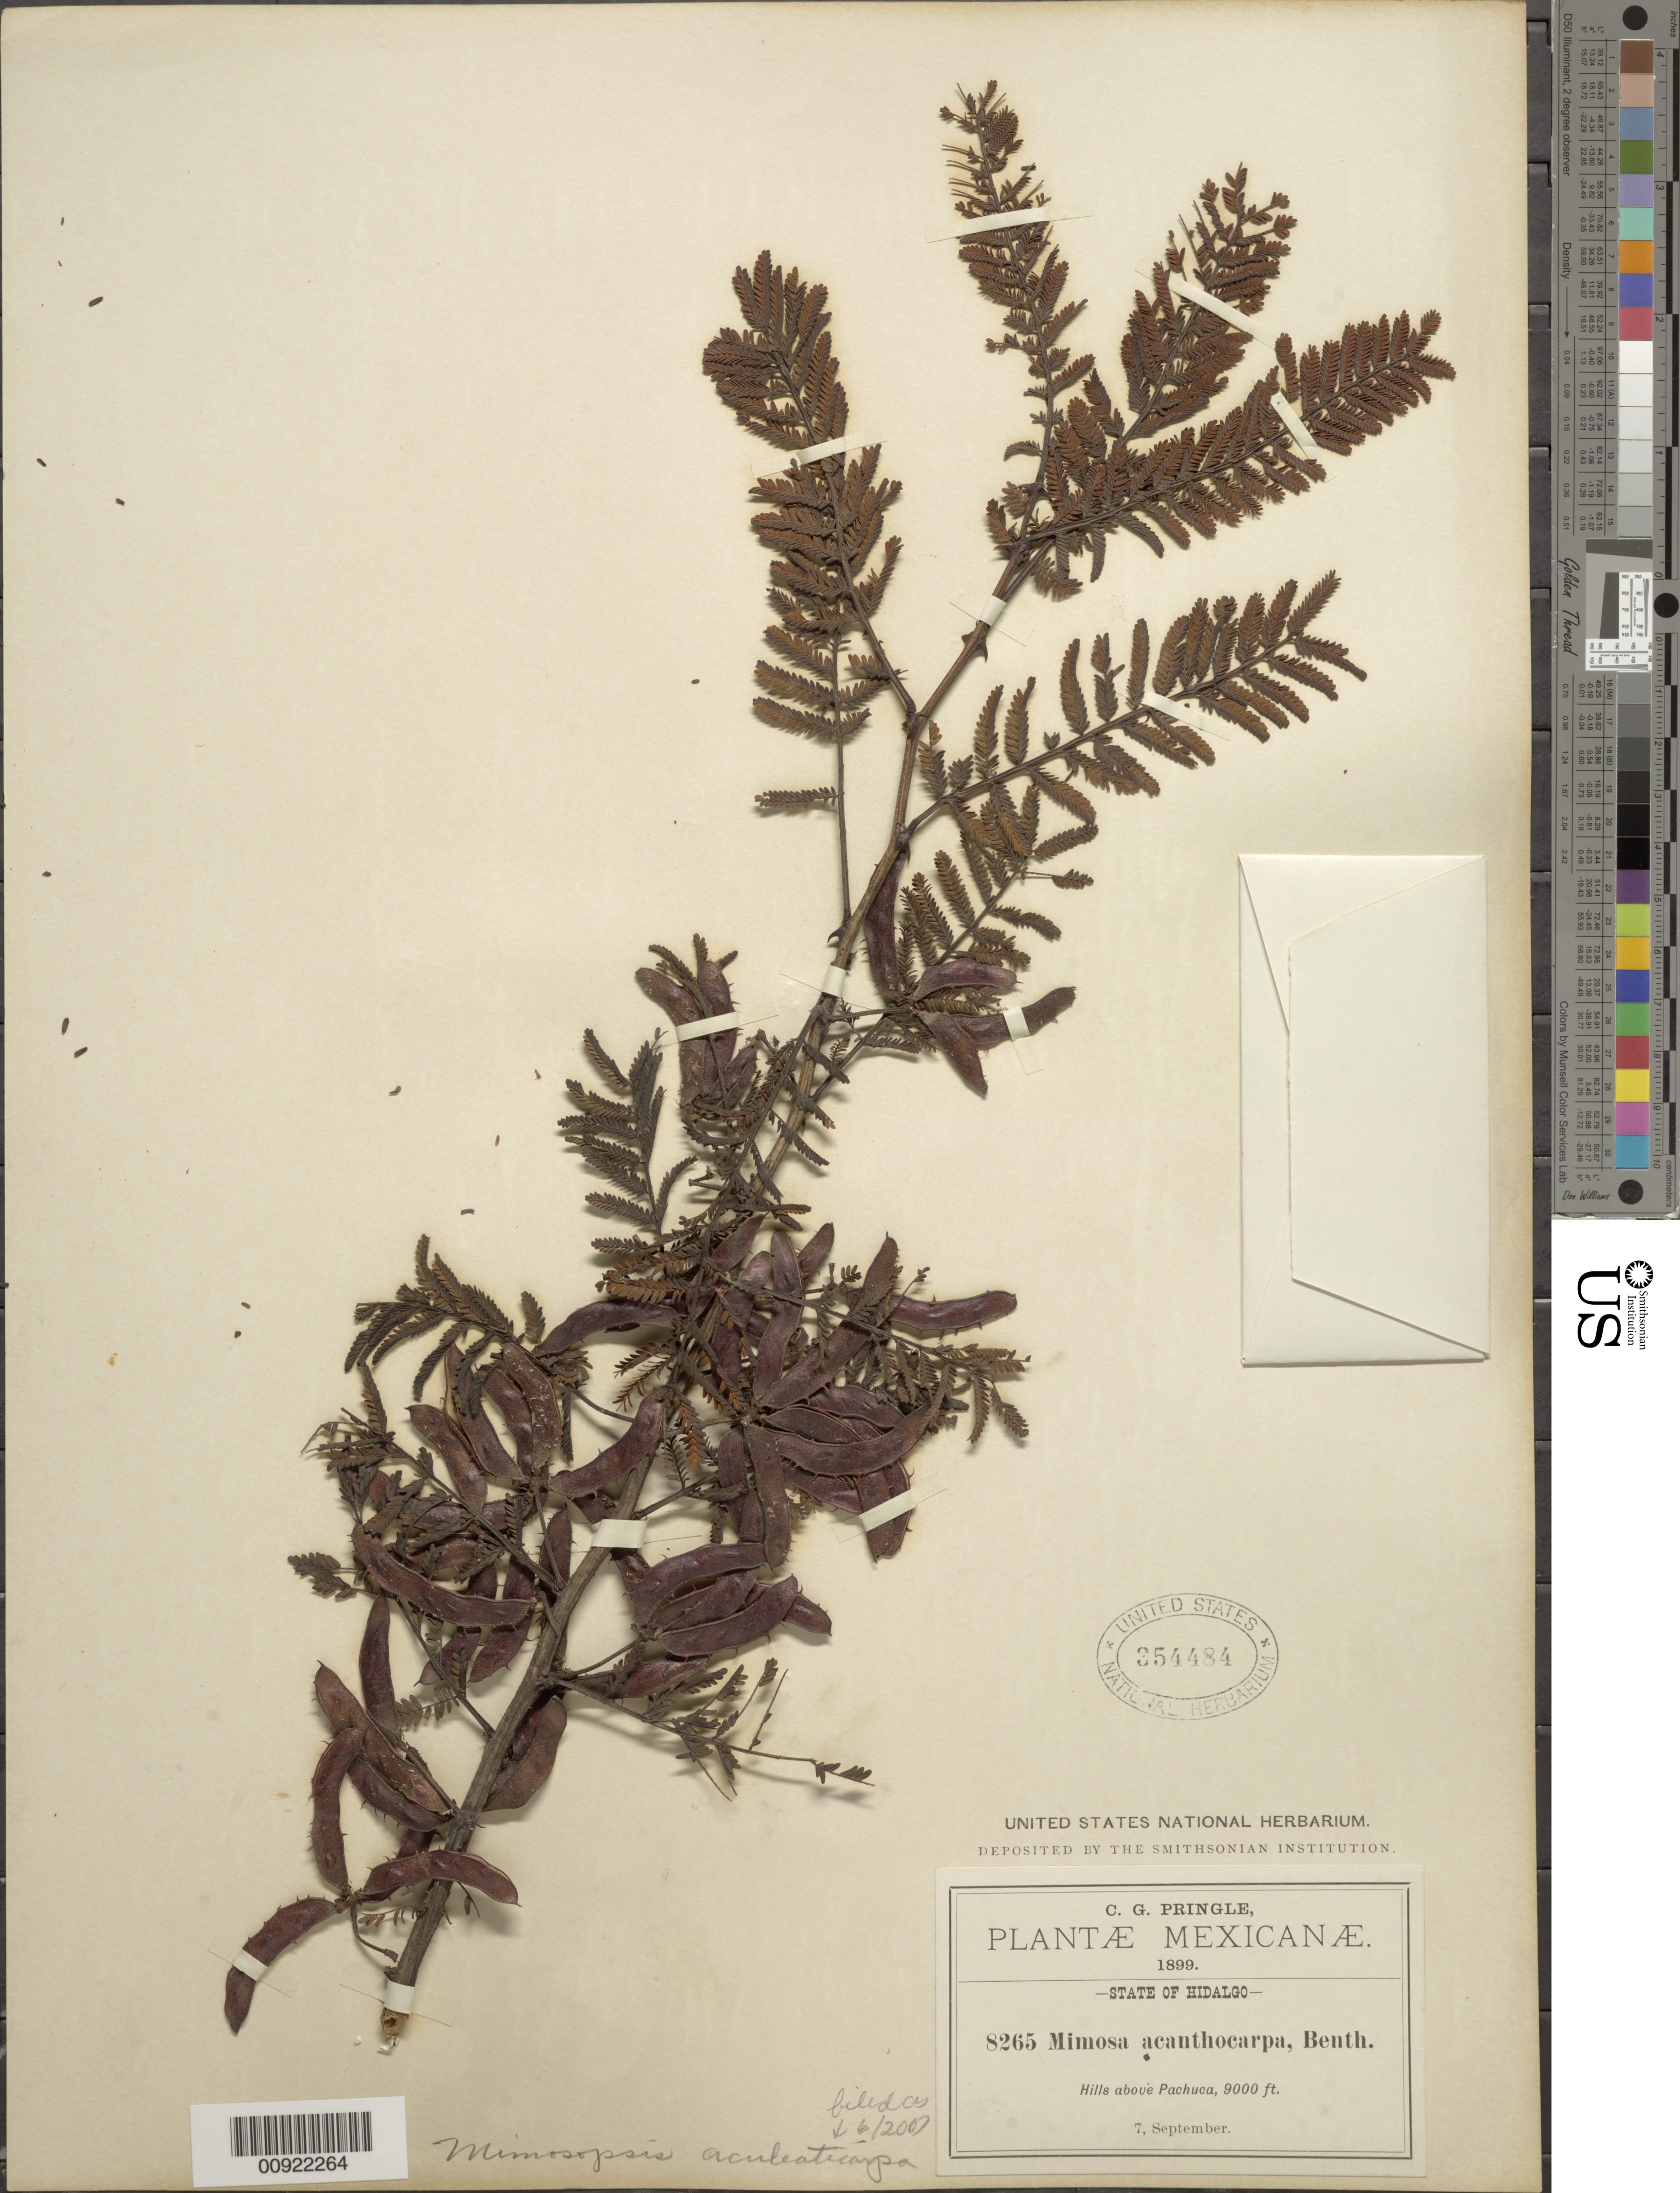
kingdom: Plantae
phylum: Tracheophyta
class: Magnoliopsida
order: Fabales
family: Fabaceae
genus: Mimosa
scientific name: Mimosa aculeaticarpa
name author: Ortega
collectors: C. G. Pringle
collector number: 8265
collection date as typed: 07 Sep 1899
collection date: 1899-09-07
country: Mexico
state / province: Hidalgo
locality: Above Pachuca, State of Hidalgo.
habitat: Hills.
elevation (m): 2743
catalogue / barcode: US 354484